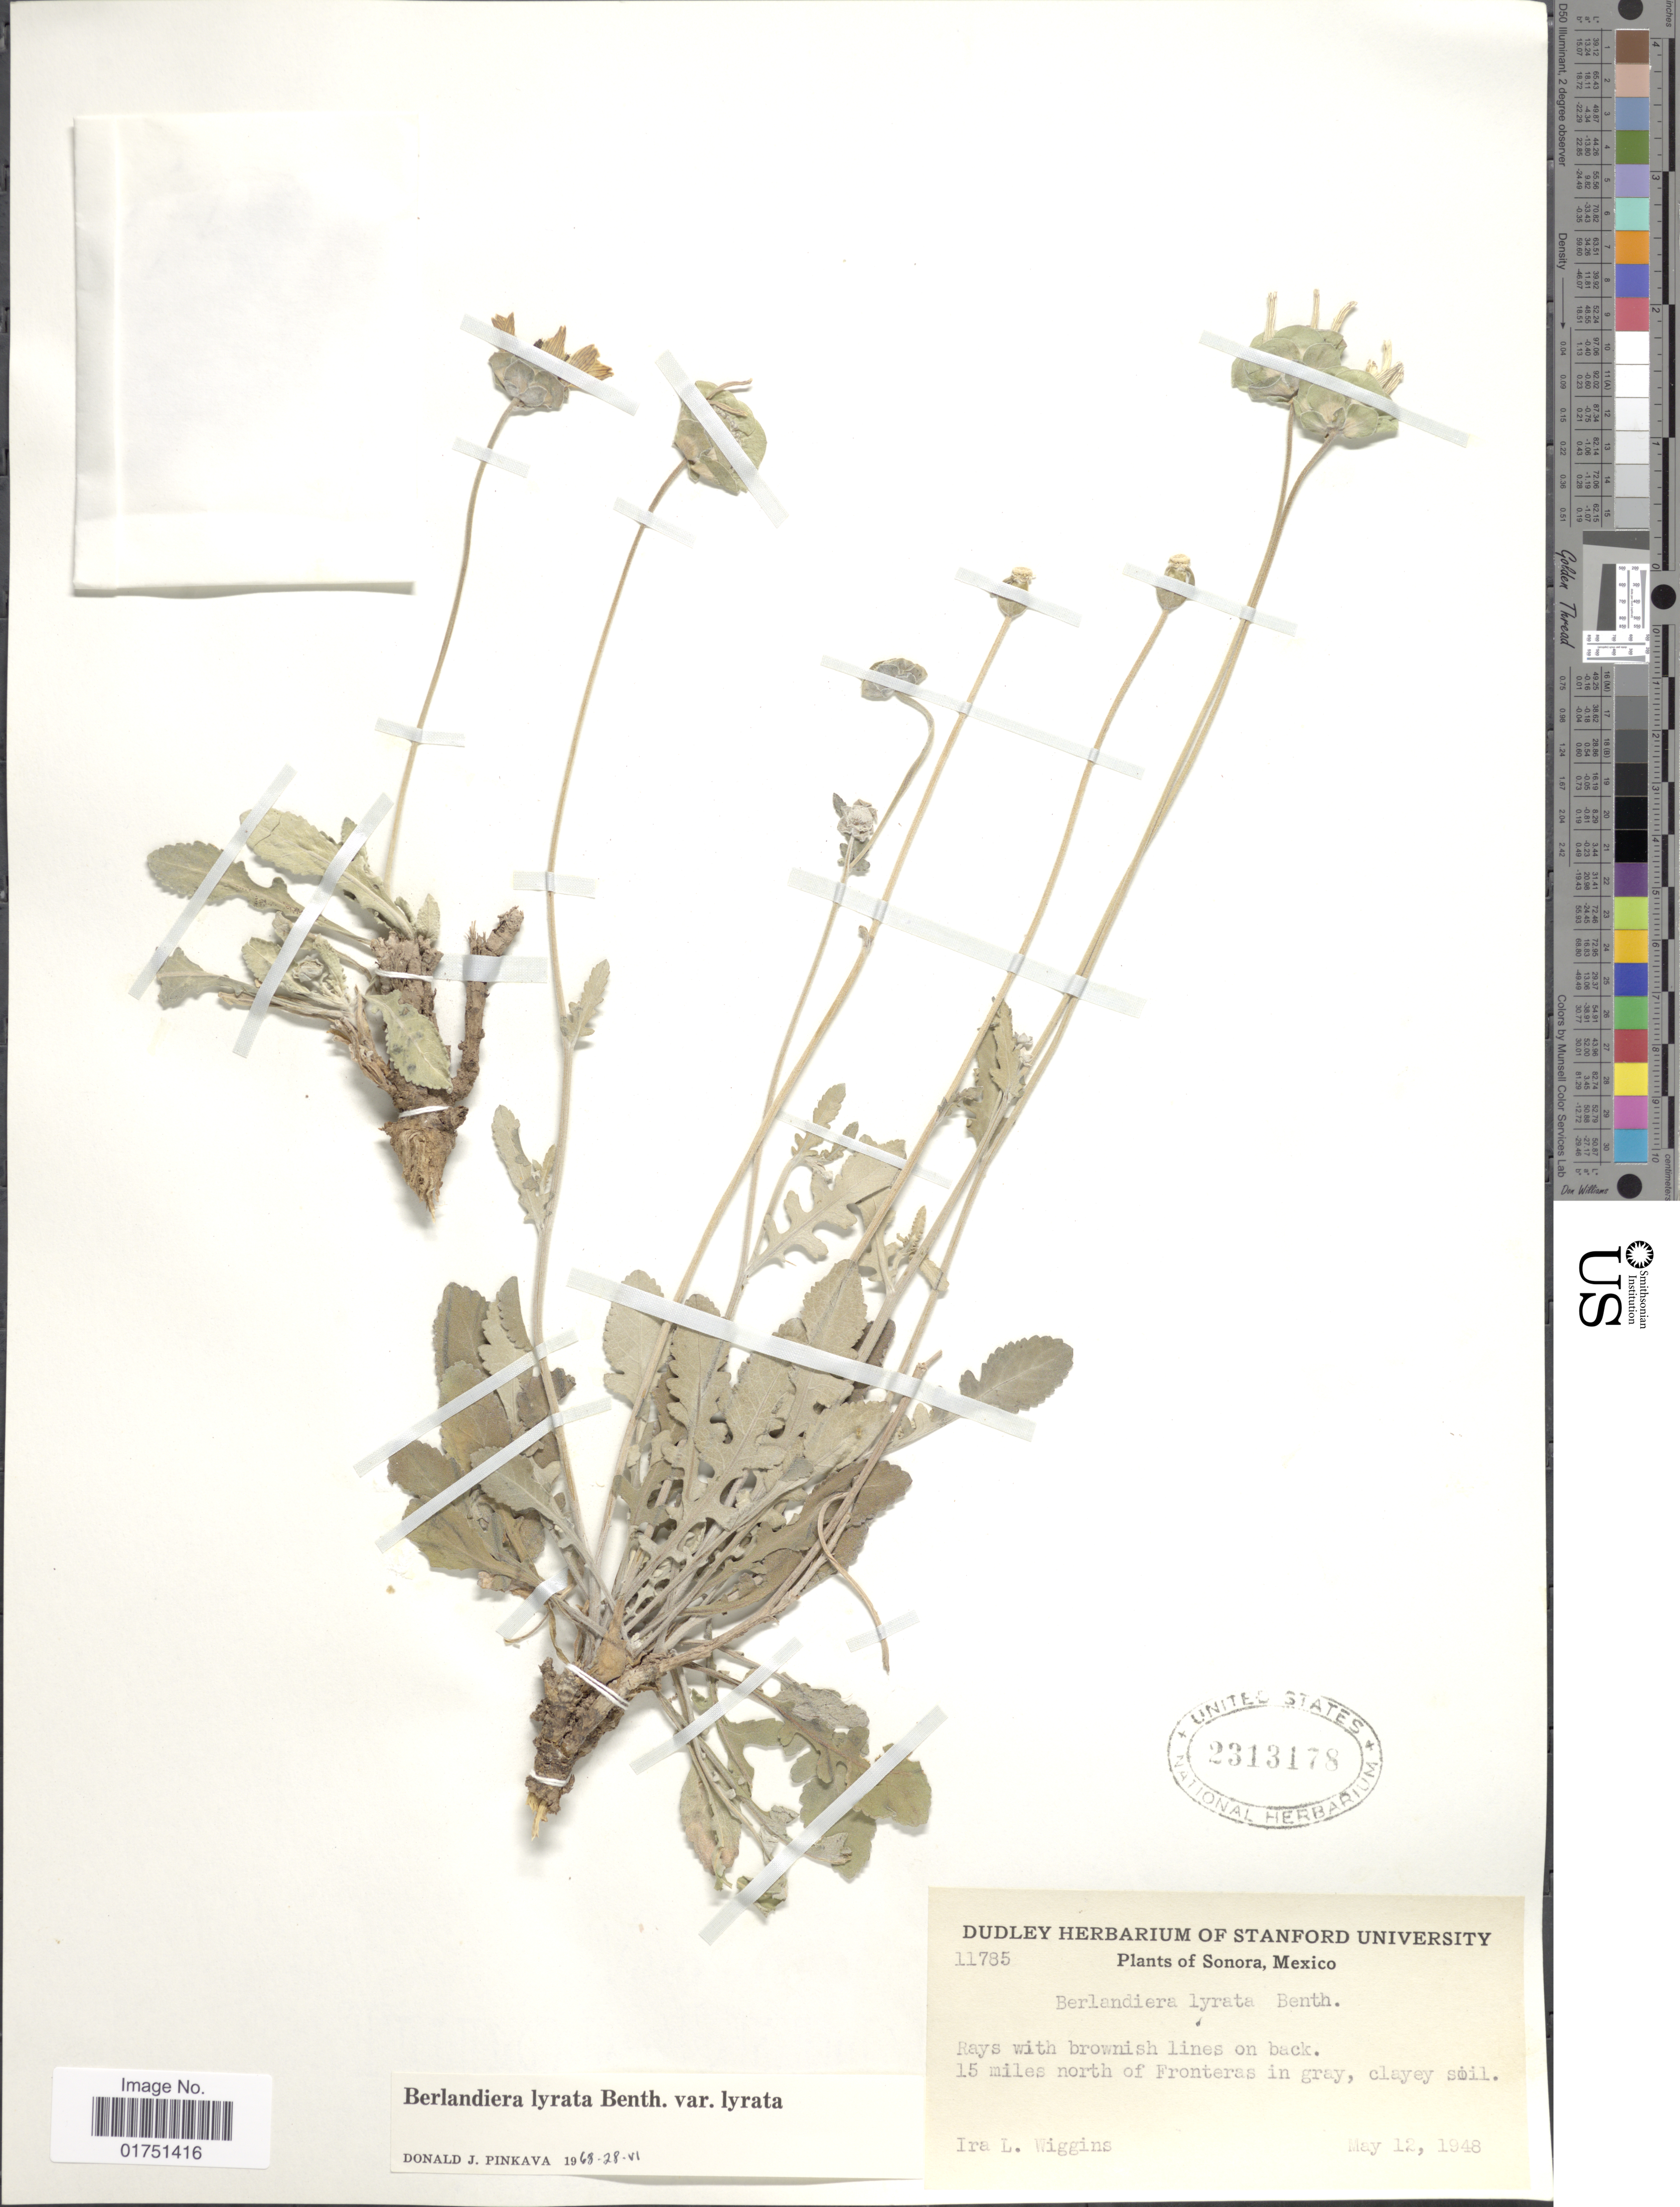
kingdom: Plantae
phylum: Tracheophyta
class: Magnoliopsida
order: Asterales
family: Asteraceae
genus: Berlandiera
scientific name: Berlandiera lyrata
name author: Benth.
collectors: I. L. Wiggins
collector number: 11785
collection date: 1948-05-12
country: Mexico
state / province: Sonora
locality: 15 miles north of Fronteras in gray, clayey soil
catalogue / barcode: US 2313178